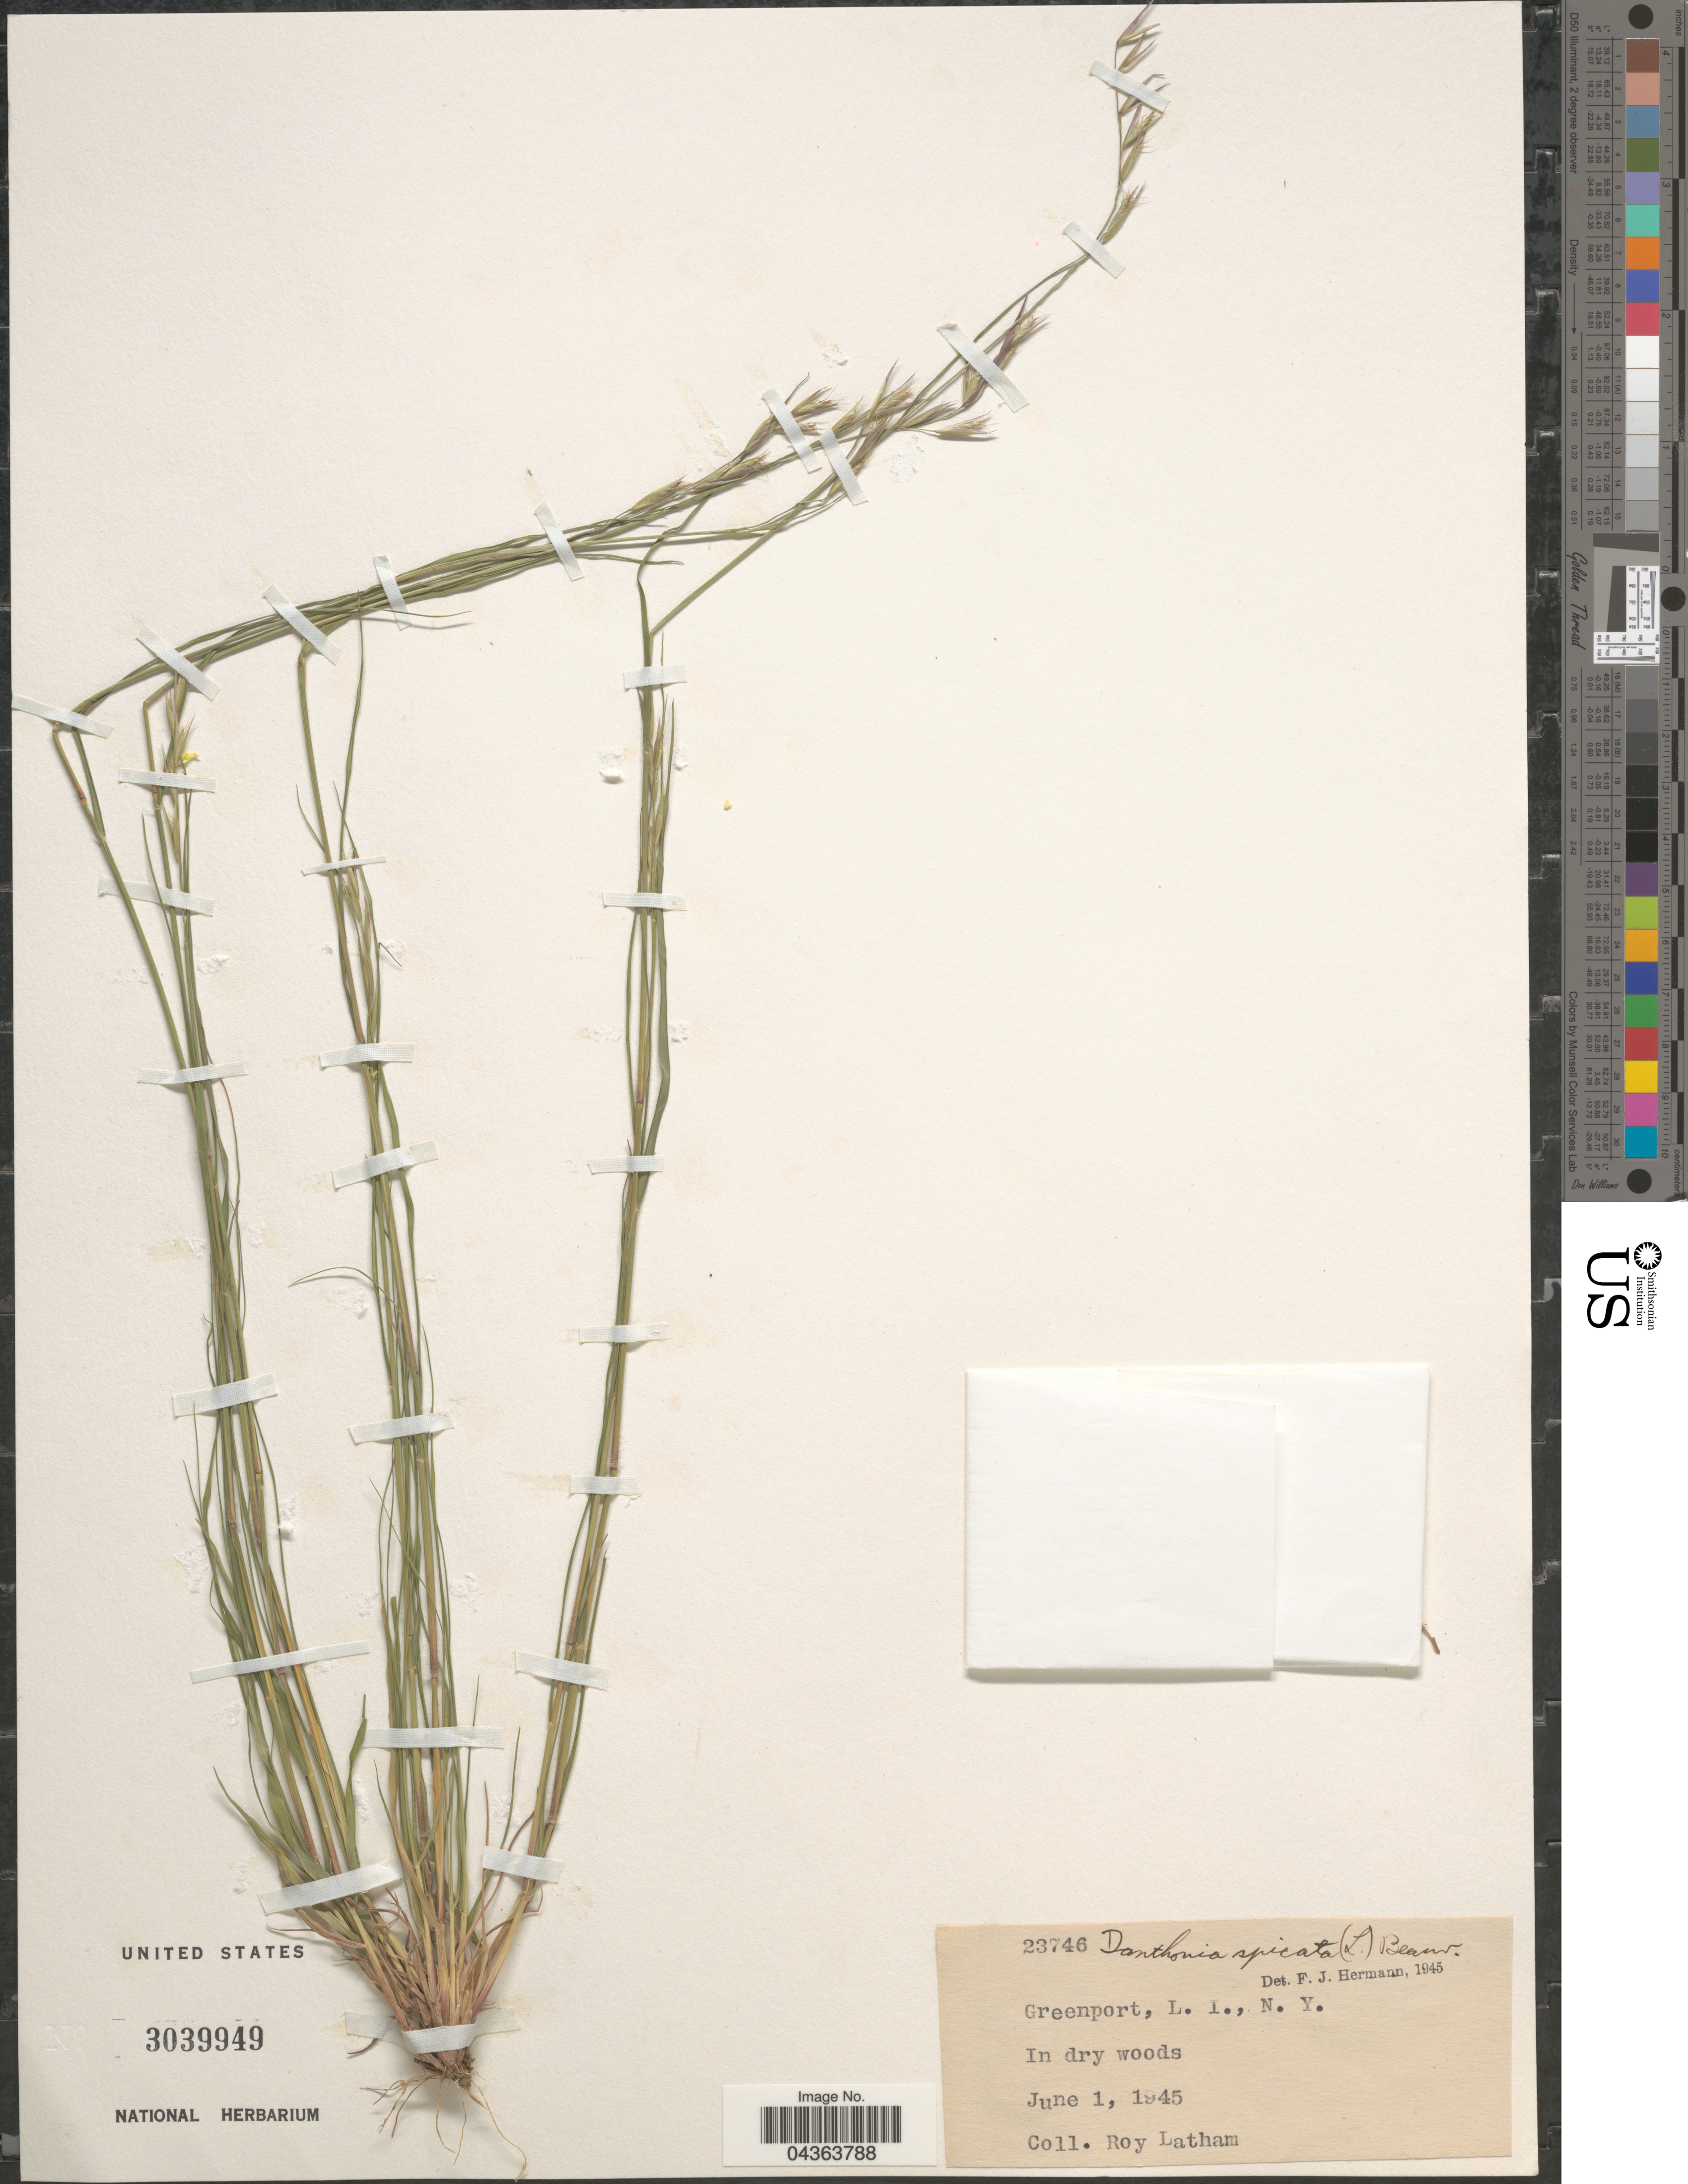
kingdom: Plantae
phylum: Tracheophyta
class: Liliopsida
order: Poales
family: Poaceae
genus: Danthonia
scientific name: Danthonia spicata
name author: (L.) P. Beauv. ex Roem. & Schult.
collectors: R. Latham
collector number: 23746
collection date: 1945-06-01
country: United States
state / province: New York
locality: Greenport, L. I.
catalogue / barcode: US 3039949